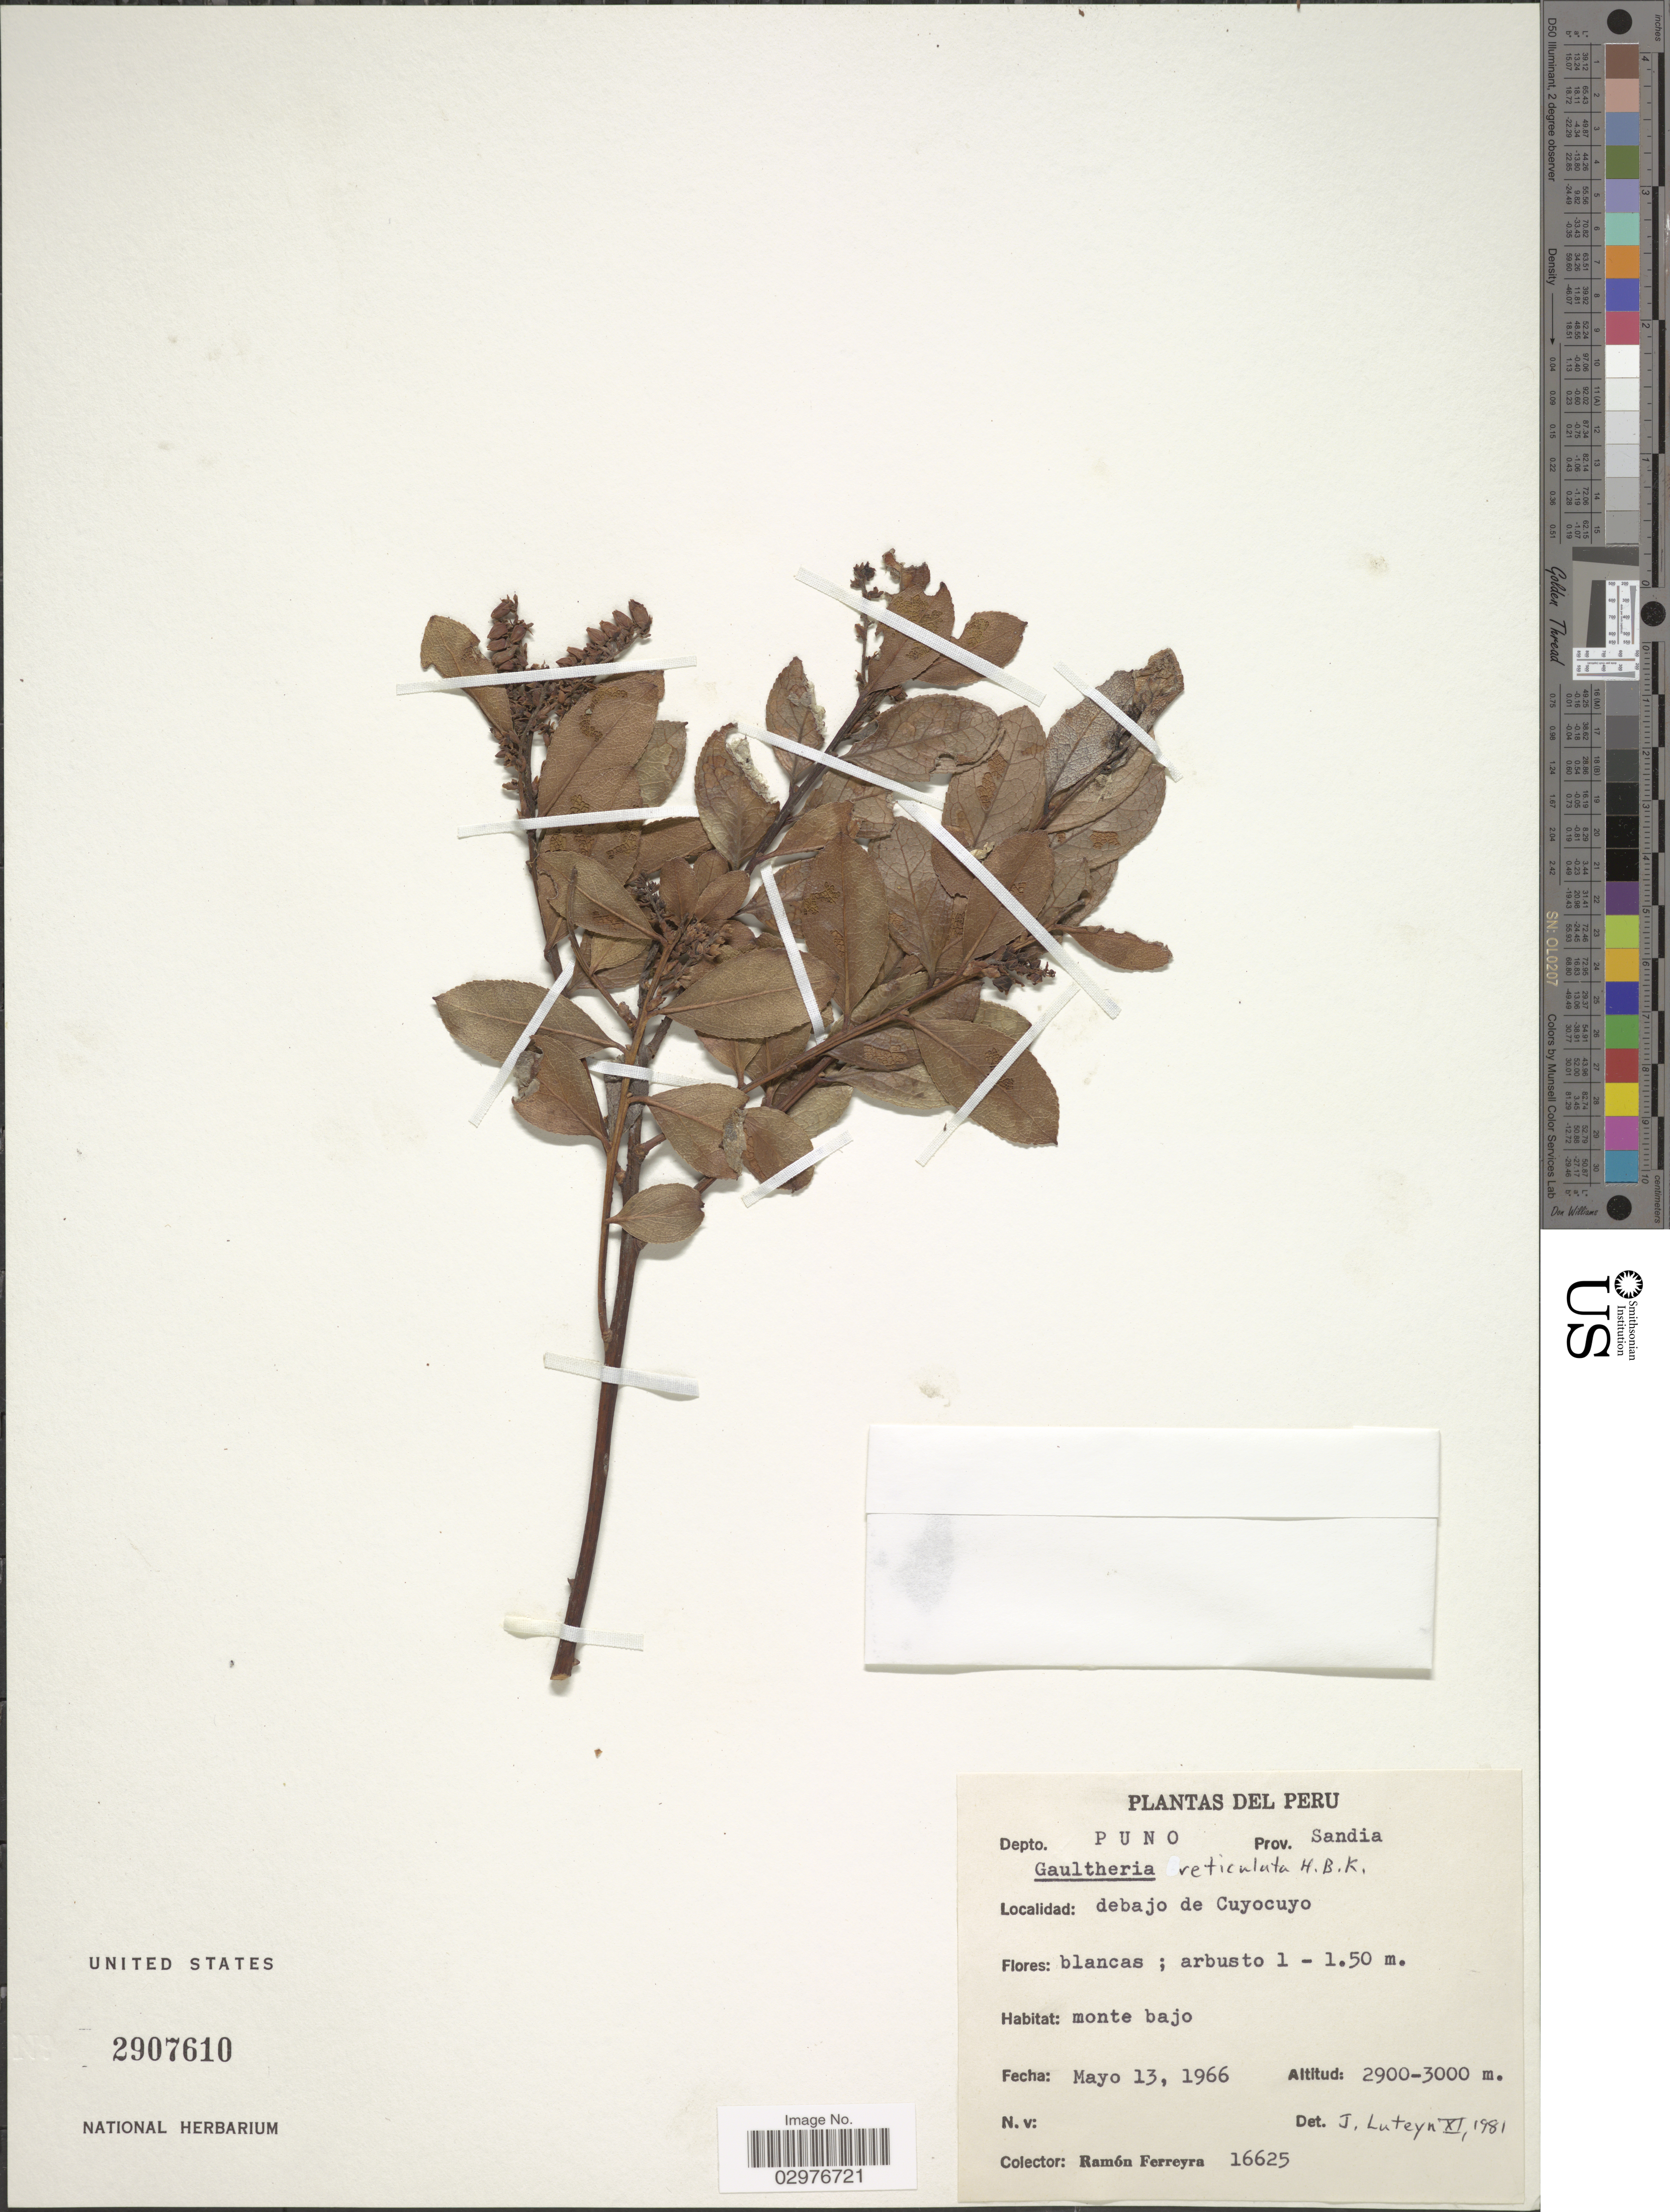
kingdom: Plantae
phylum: Tracheophyta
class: Magnoliopsida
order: Ericales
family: Ericaceae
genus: Gaultheria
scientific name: Gaultheria reticulata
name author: Kunth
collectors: R. A. Ferreyra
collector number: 16625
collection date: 1966-05-13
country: Peru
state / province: Puno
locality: Depto. Puno. Prov. Sandia. Debajo de Cuyocuyo.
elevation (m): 2900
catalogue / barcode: US 2907610